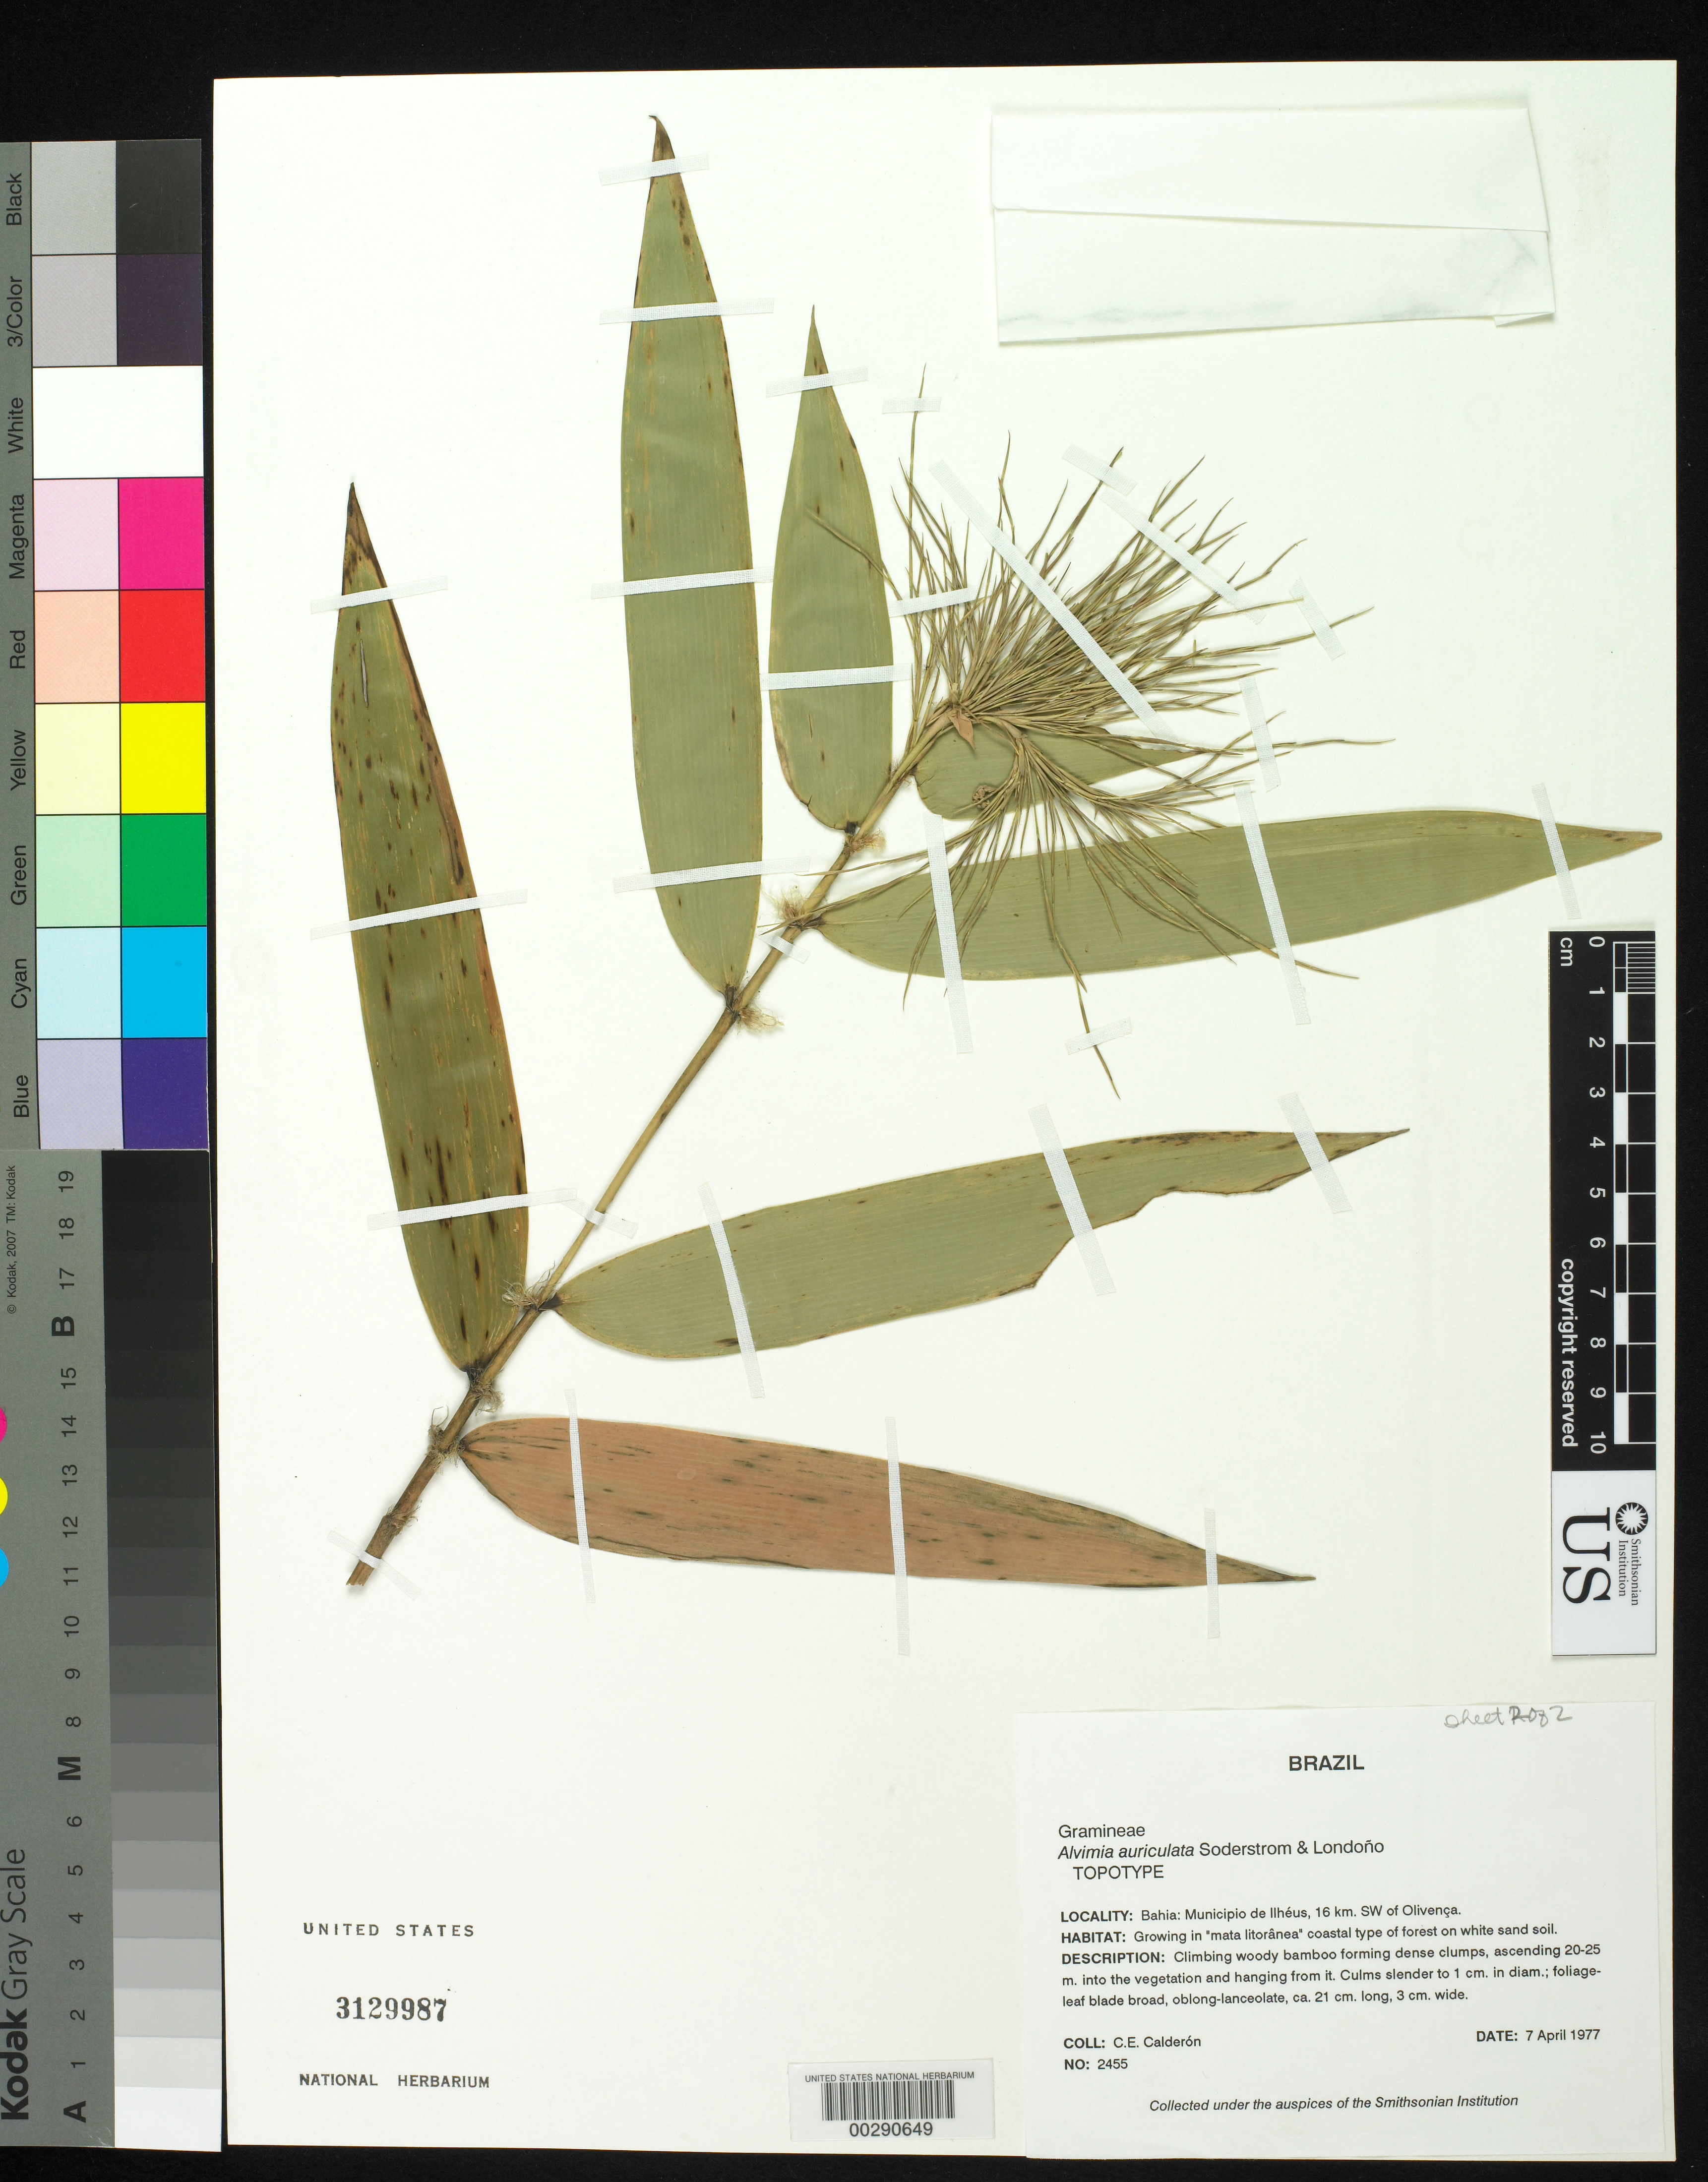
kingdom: Plantae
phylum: Tracheophyta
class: Liliopsida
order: Poales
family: Poaceae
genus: Alvimia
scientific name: Alvimia auriculata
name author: Soderstr. & Londoño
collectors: C. E. Calderón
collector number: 2455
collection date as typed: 07 Apr 1977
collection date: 1977-04-07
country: Brazil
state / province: Bahia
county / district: Ilhéus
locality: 16 km sw of olivenca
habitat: "mata litoranea" coastal type of forest on white sand soil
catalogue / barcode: US 3129987